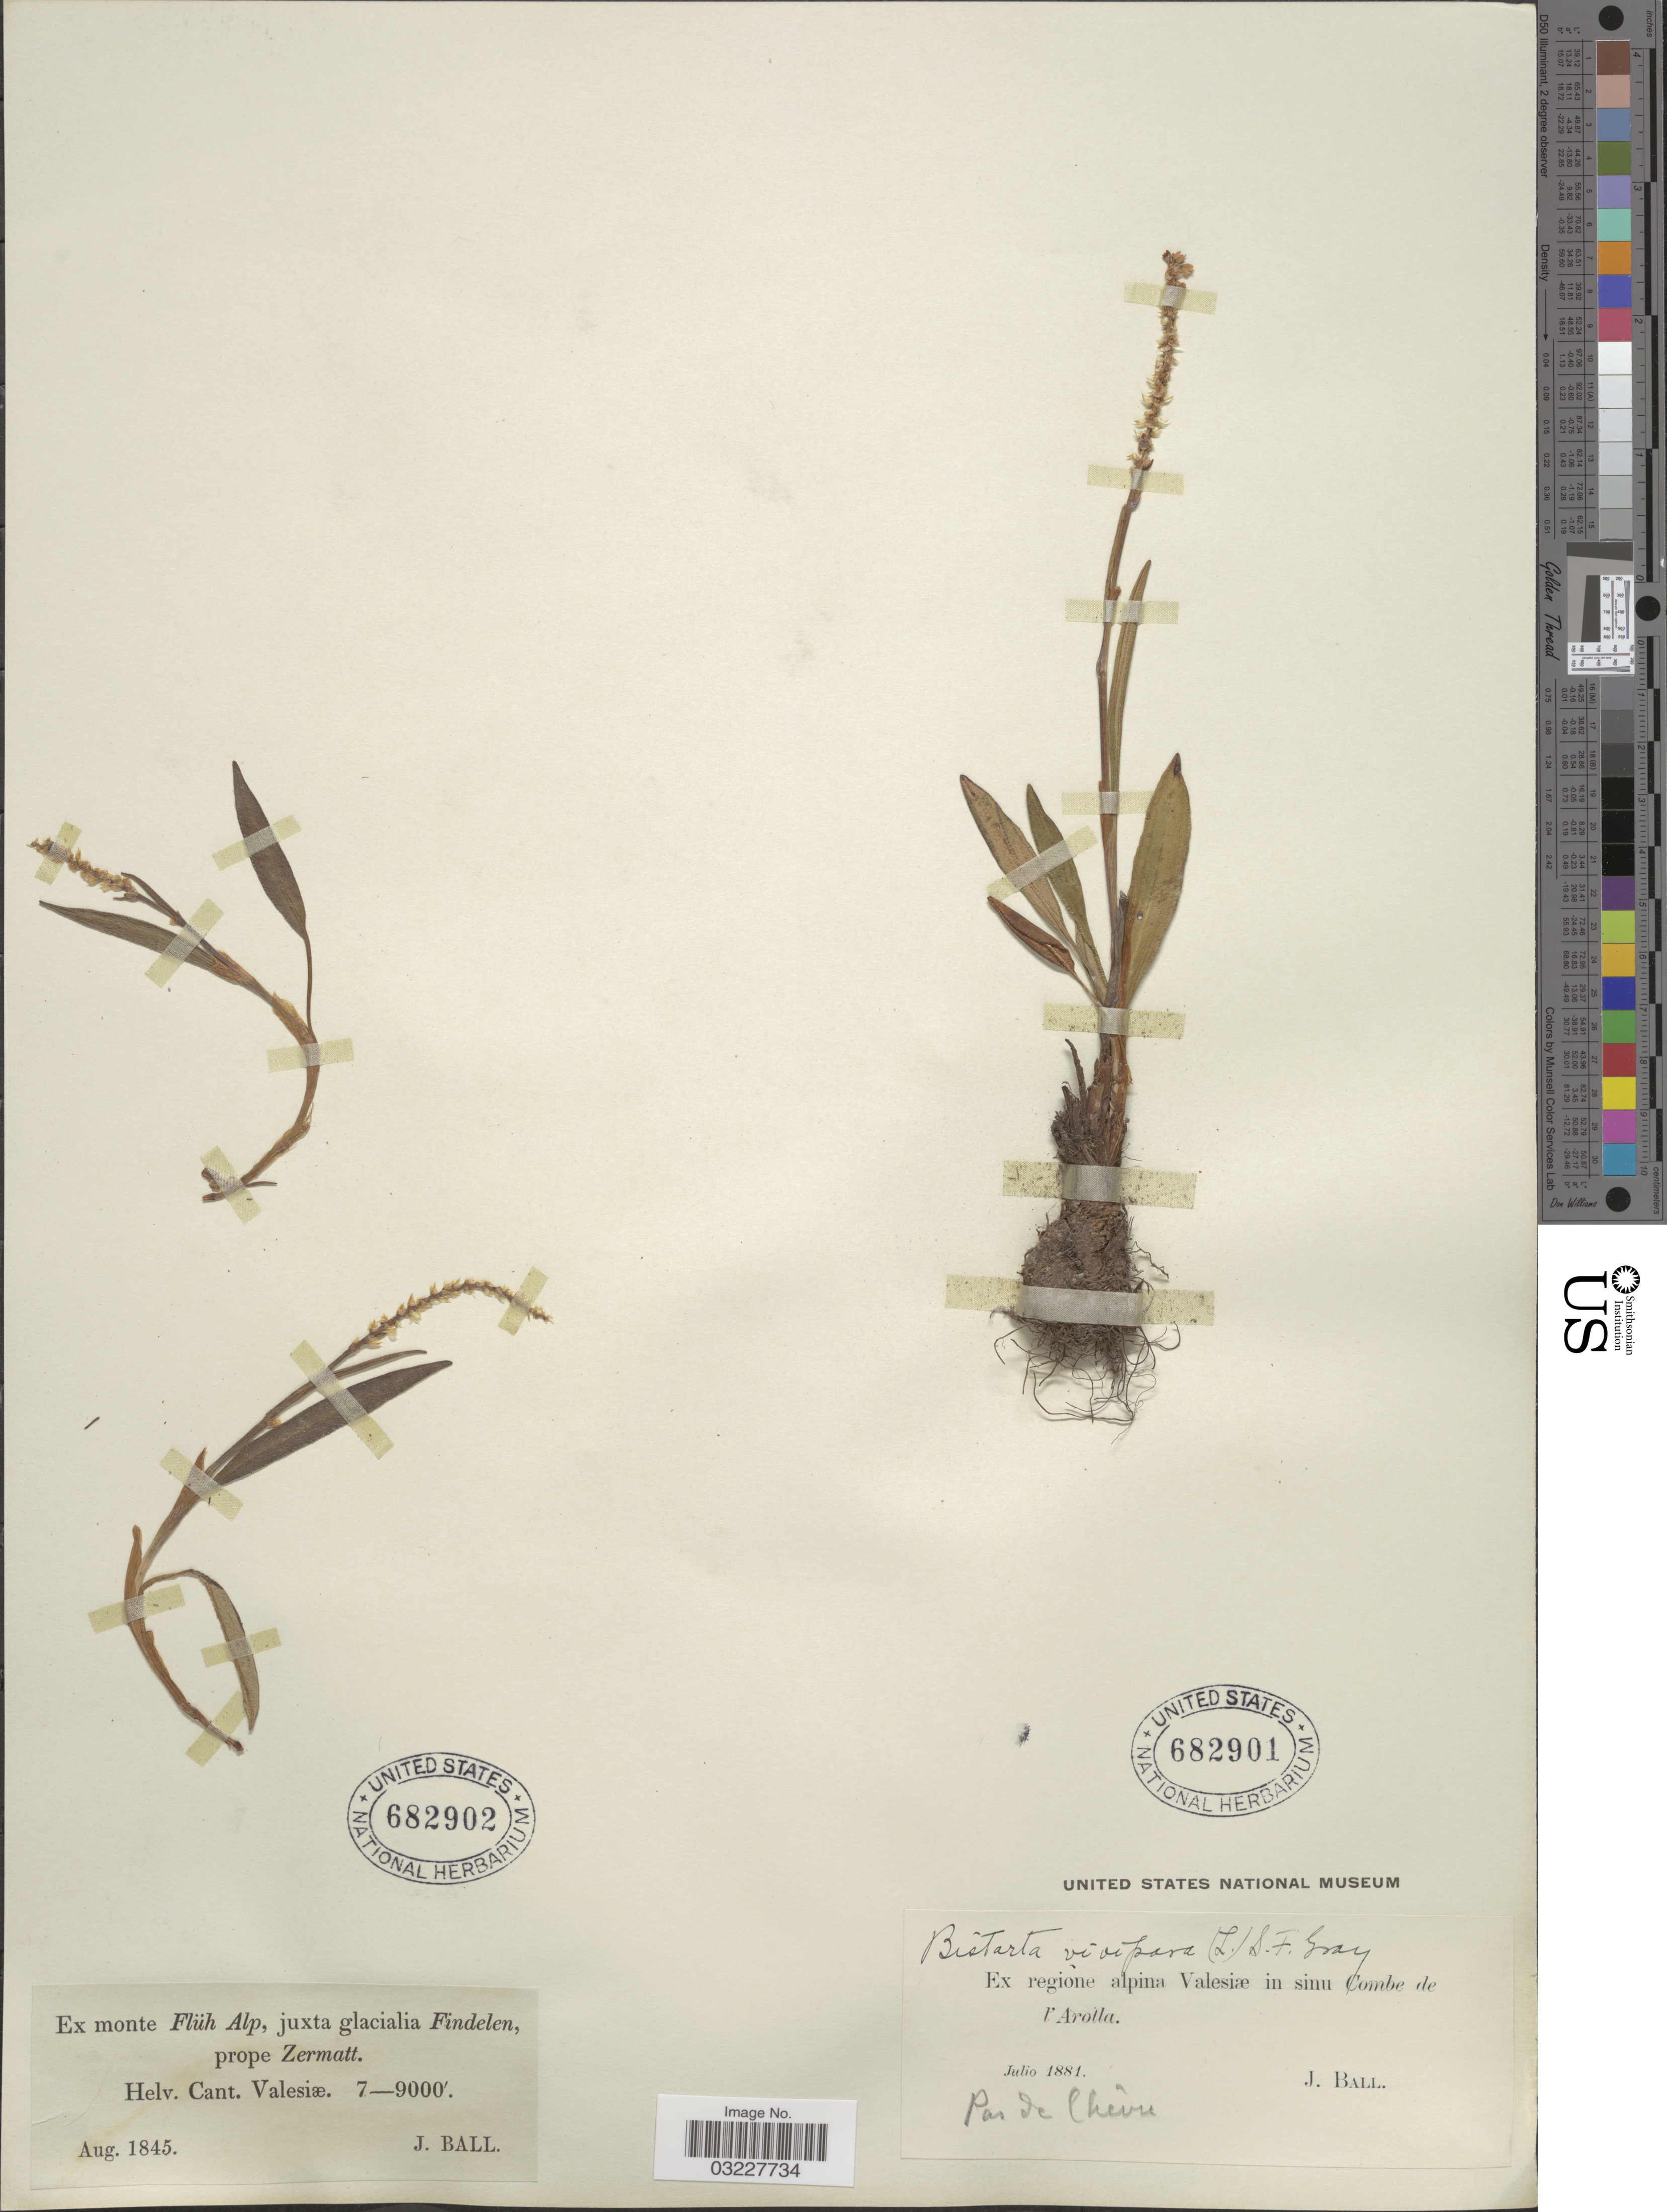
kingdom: Plantae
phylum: Tracheophyta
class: Magnoliopsida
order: Caryophyllales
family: Polygonaceae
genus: Bistorta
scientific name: Bistorta vivipara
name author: (L.) Delarbre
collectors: J. Ball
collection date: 1881-07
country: Switzerland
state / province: Valais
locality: Ex regione alpina Valesiæ in sinu Combe de l'Arolla. Pas de Chévu.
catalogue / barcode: US 682901